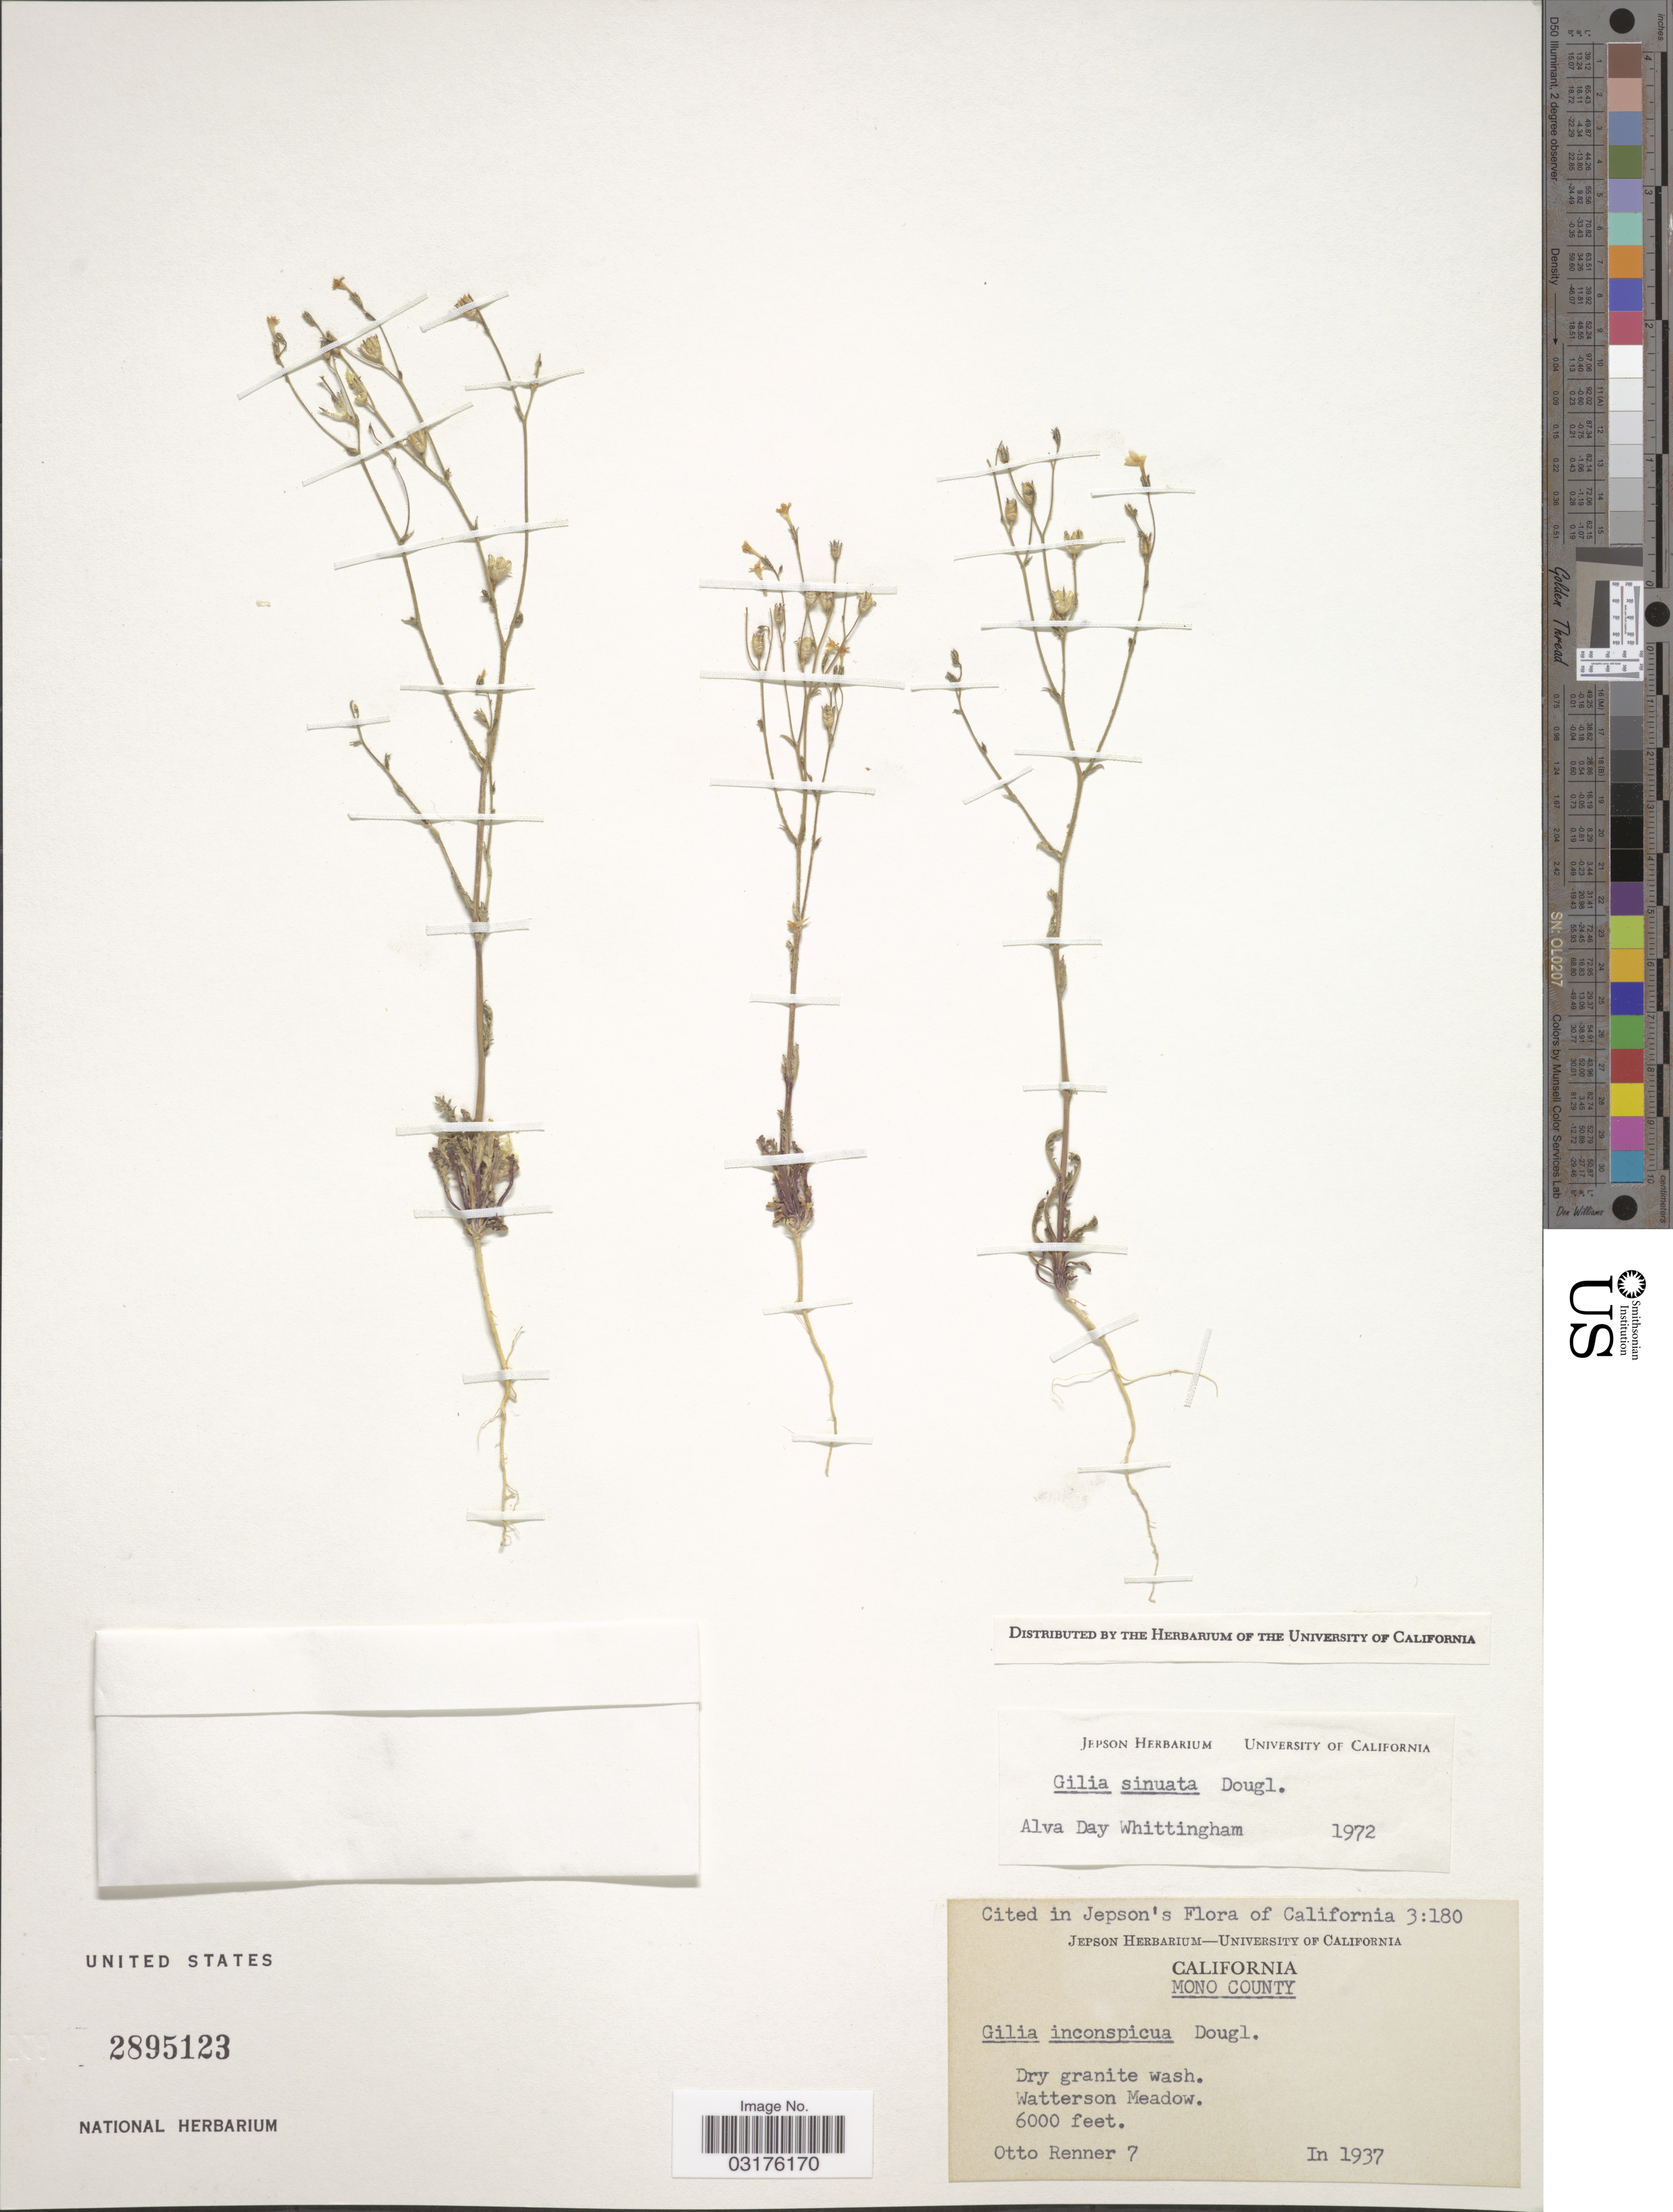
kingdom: Plantae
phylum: Tracheophyta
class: Magnoliopsida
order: Ericales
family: Polemoniaceae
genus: Gilia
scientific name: Gilia sinuata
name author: Douglas ex Benth.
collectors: O. Renner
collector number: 7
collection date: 1937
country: United States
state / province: California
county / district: Mono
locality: Mono County, Dry granite wash, Watterson Meadow.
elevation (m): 1829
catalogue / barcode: US 2895123